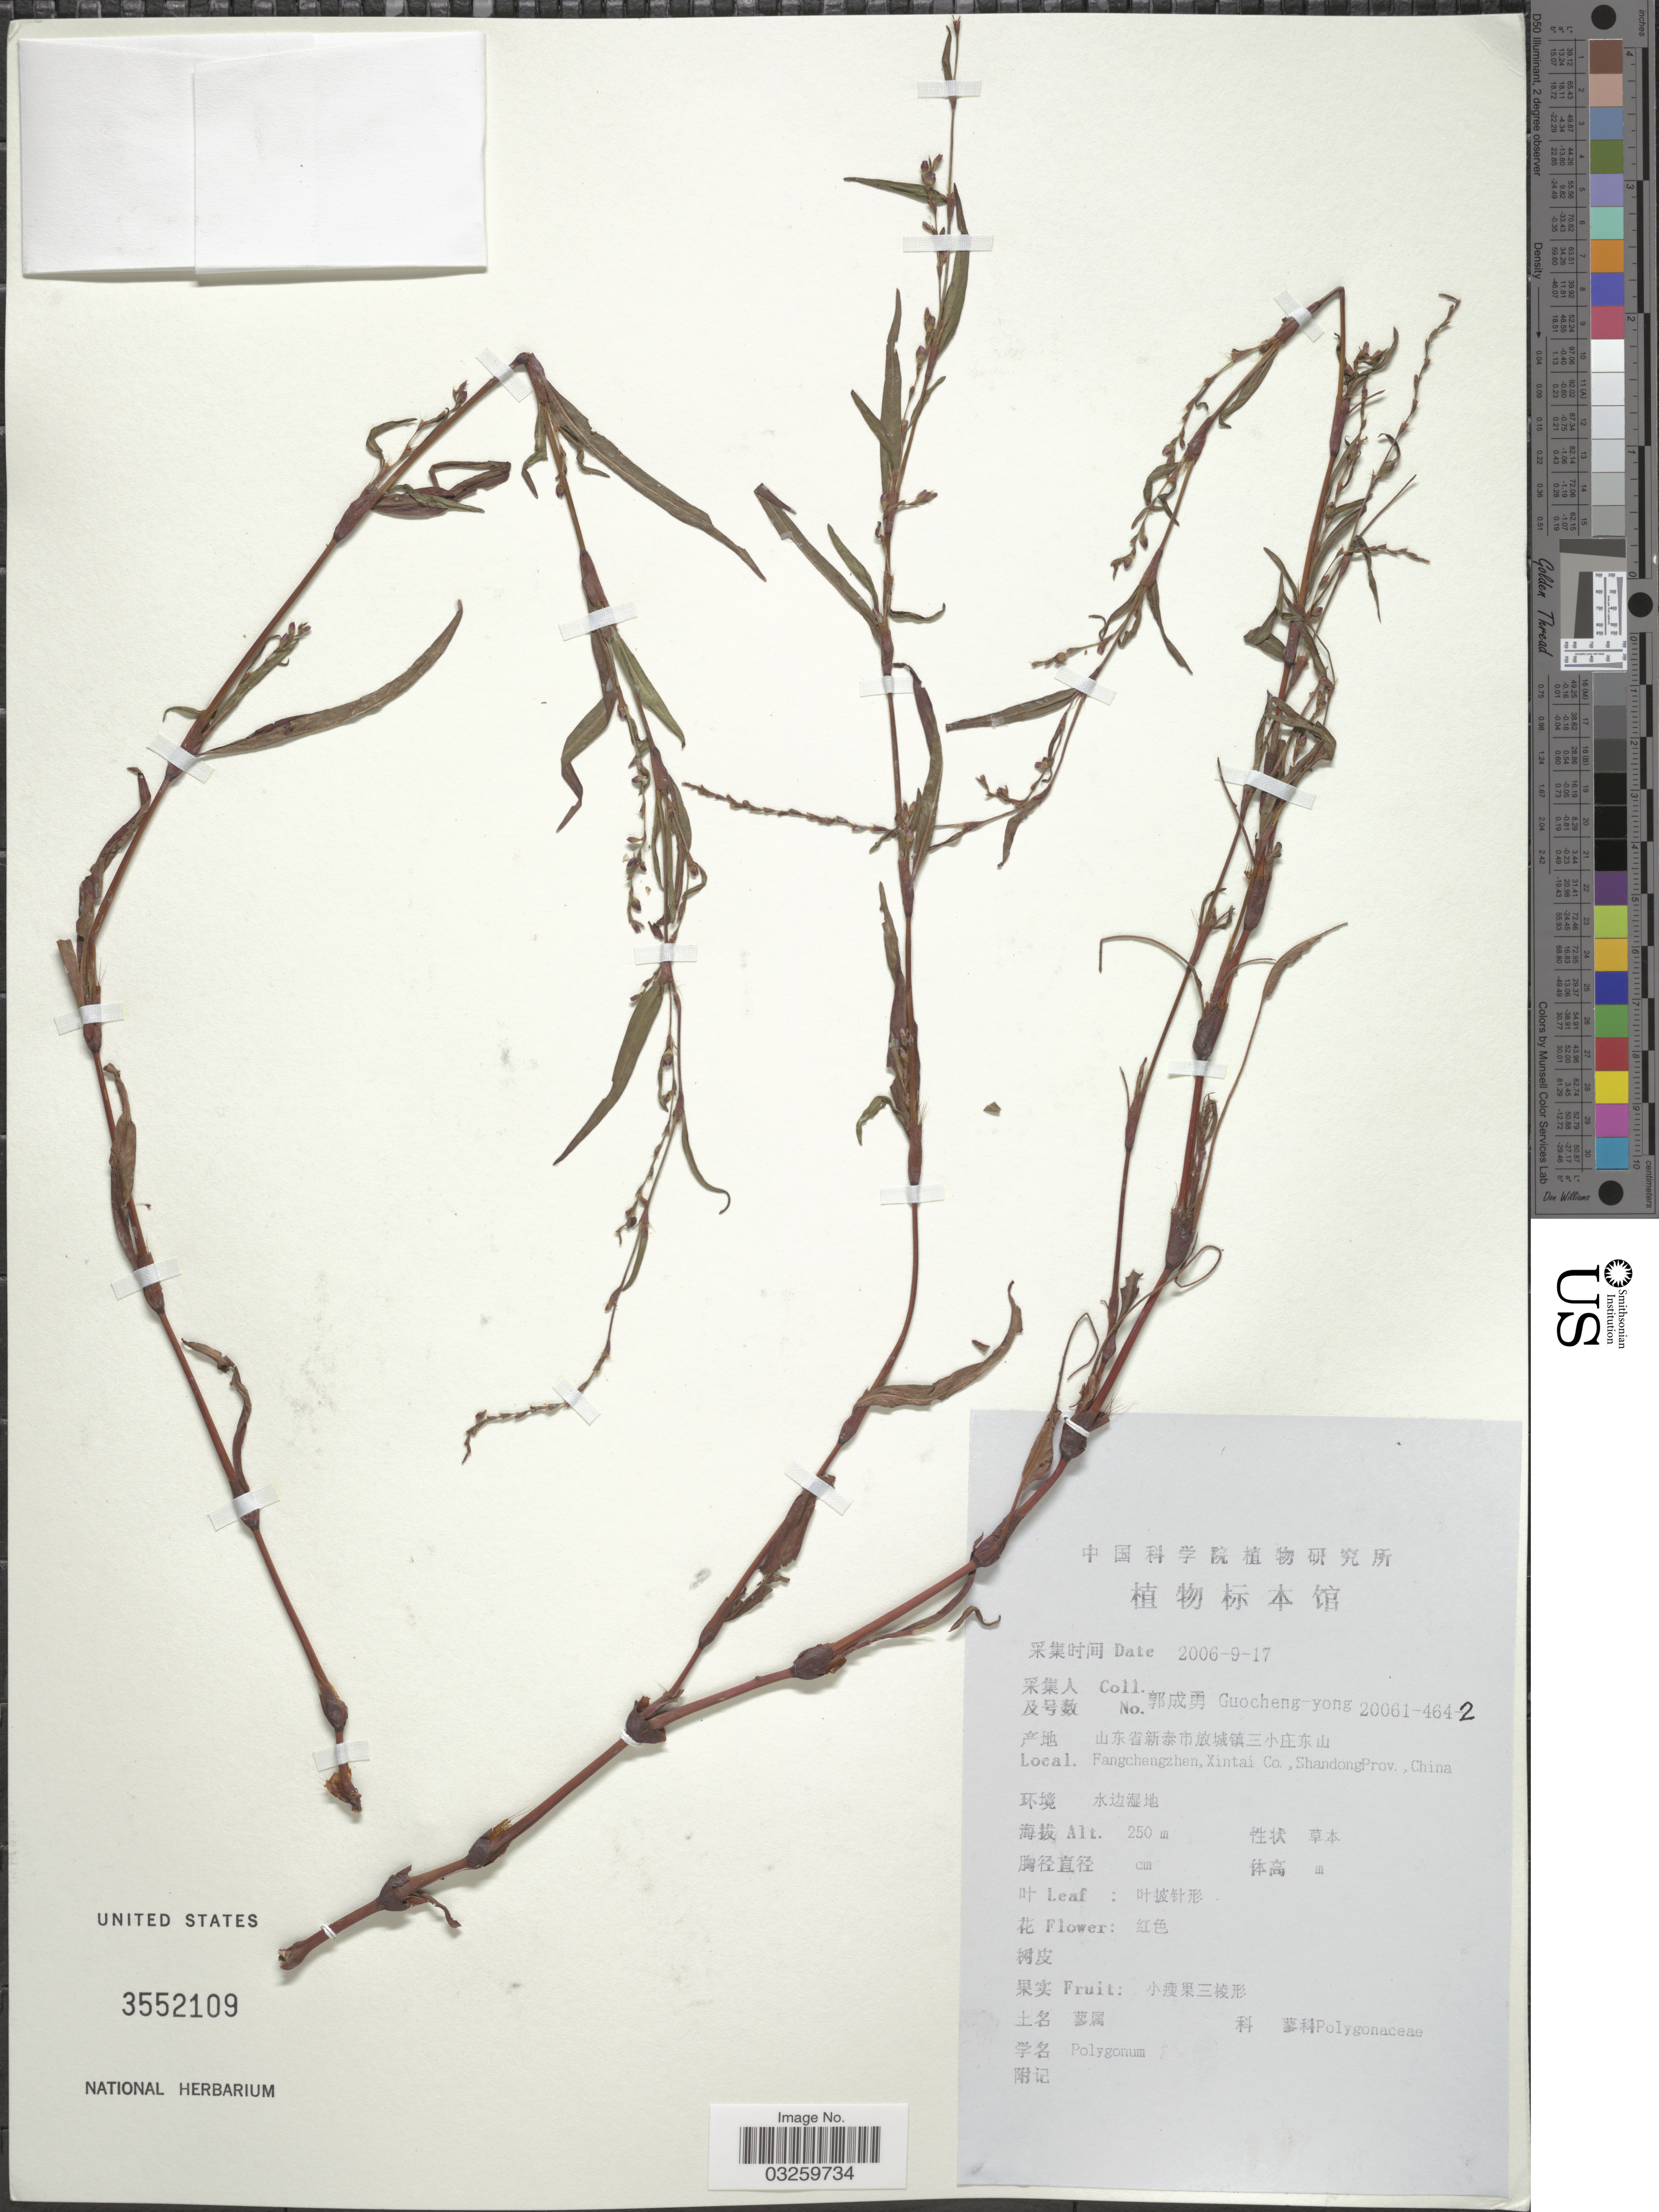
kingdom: Plantae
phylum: Tracheophyta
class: Magnoliopsida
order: Caryophyllales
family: Polygonaceae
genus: Polygonum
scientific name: Polygonum sp.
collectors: Guo cheng-yong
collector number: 20061-464-2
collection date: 2006-09-17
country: China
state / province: Shandong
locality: Fangchengzhen, Xintai Co., Shandong Prov.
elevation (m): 250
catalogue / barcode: US 3552109